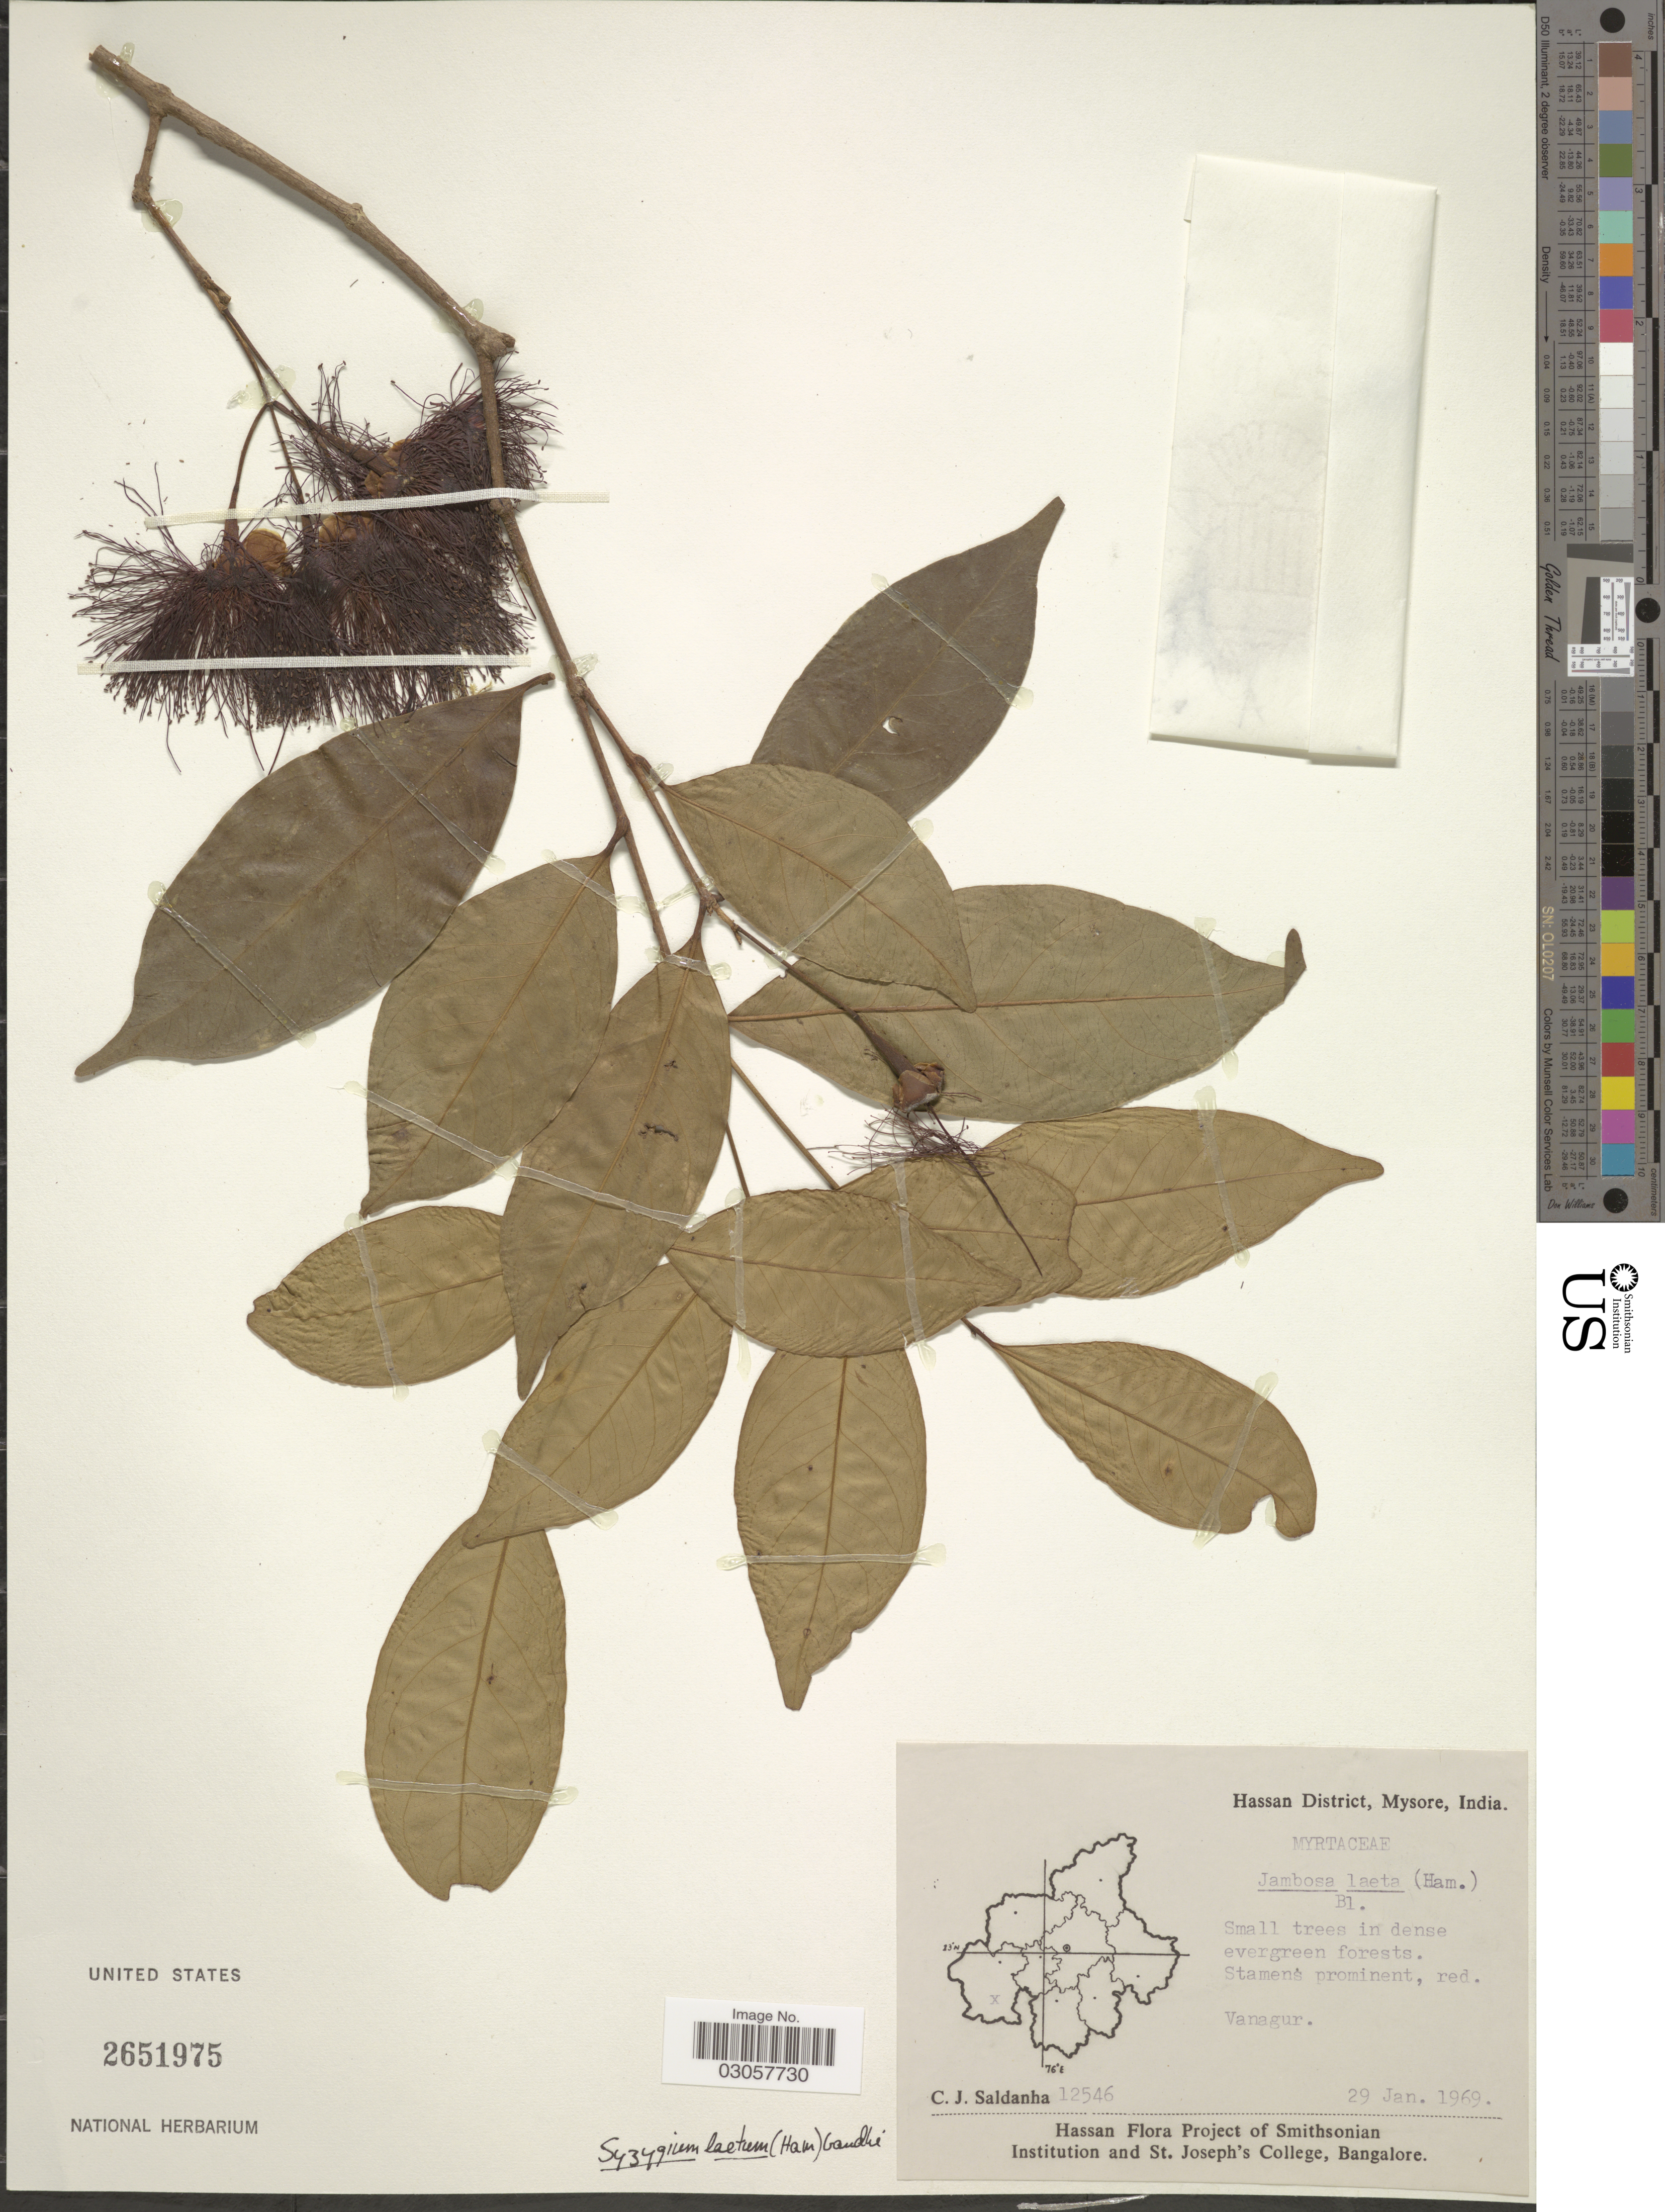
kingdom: Plantae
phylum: Tracheophyta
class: Magnoliopsida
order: Myrtales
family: Myrtaceae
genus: Syzygium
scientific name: Syzygium laetum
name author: (Buch.-Ham.) Gandhi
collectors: C. J. Saldanha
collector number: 12546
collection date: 1969-01-29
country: India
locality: Hassan District, Mysore. Vanagur.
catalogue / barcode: US 2651975